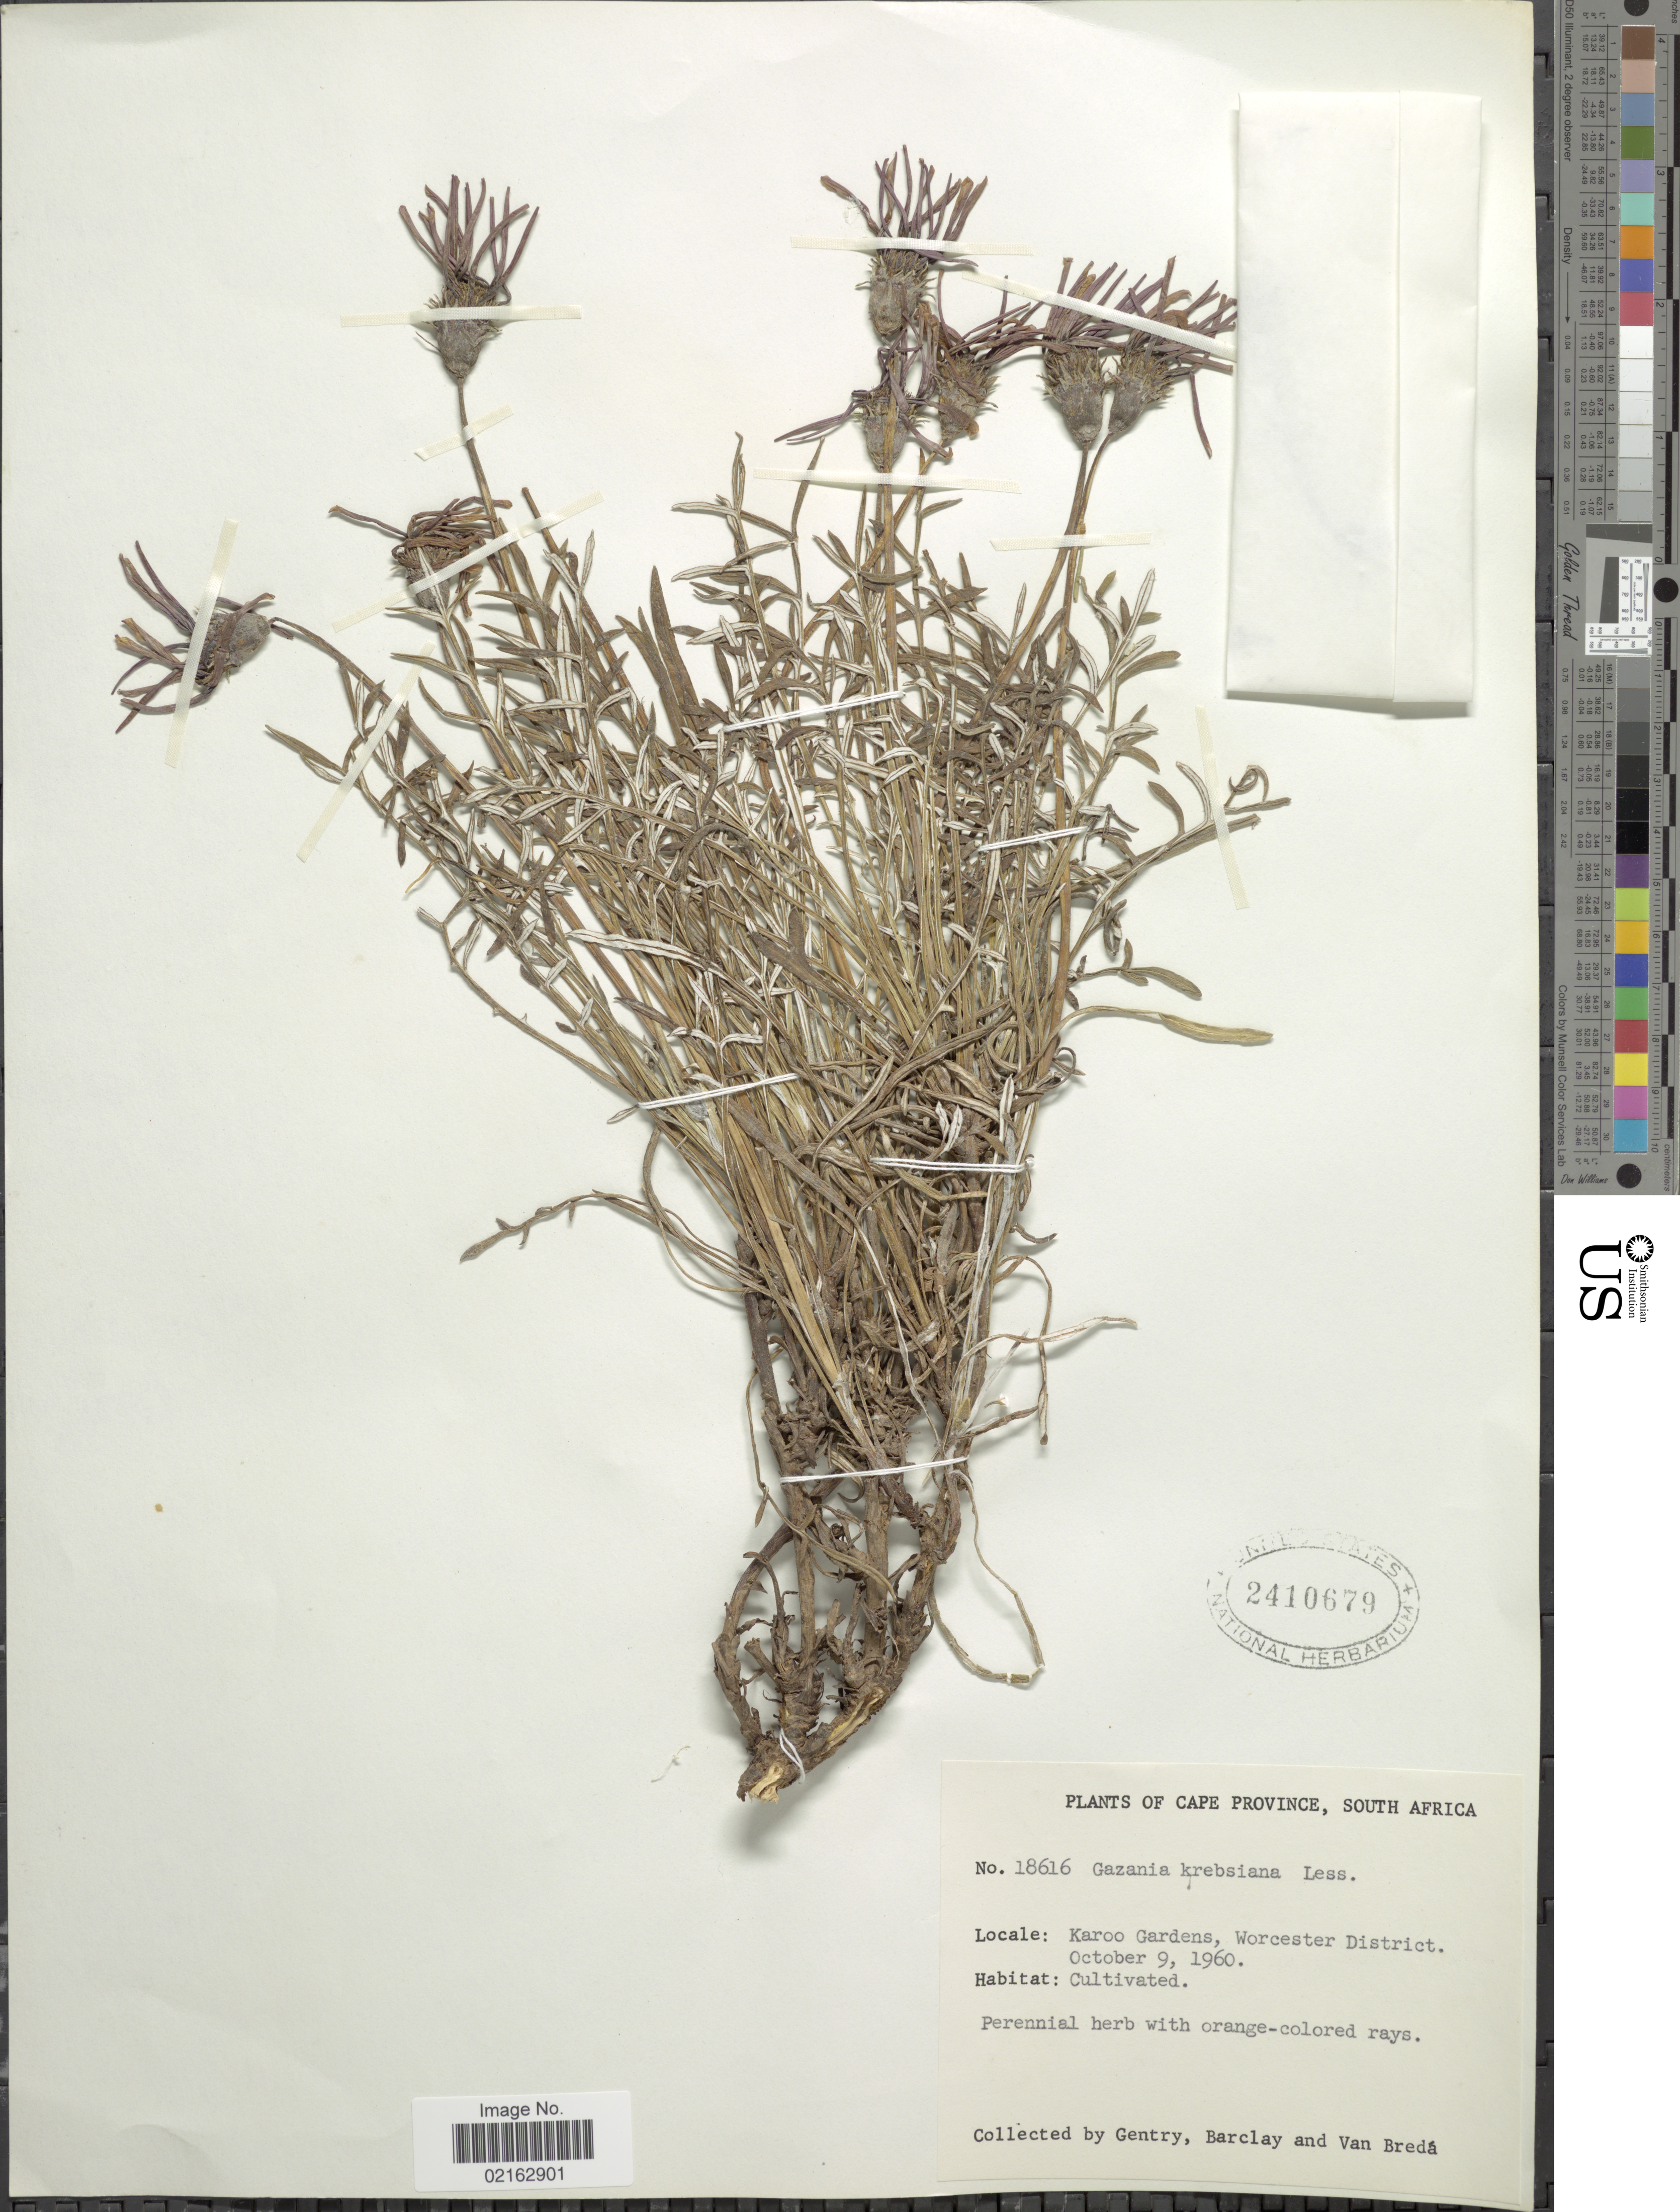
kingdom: Plantae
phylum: Tracheophyta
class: Magnoliopsida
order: Asterales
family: Asteraceae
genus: Gazania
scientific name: Gazania krebsiana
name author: Less.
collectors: Gentry, --, -- Barclay & Van Bredá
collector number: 18616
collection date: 1960-10-09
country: South Africa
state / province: Western Cape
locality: Cape Province, South Africa. Karoo Gardens, Worcester District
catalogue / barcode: US 2410679